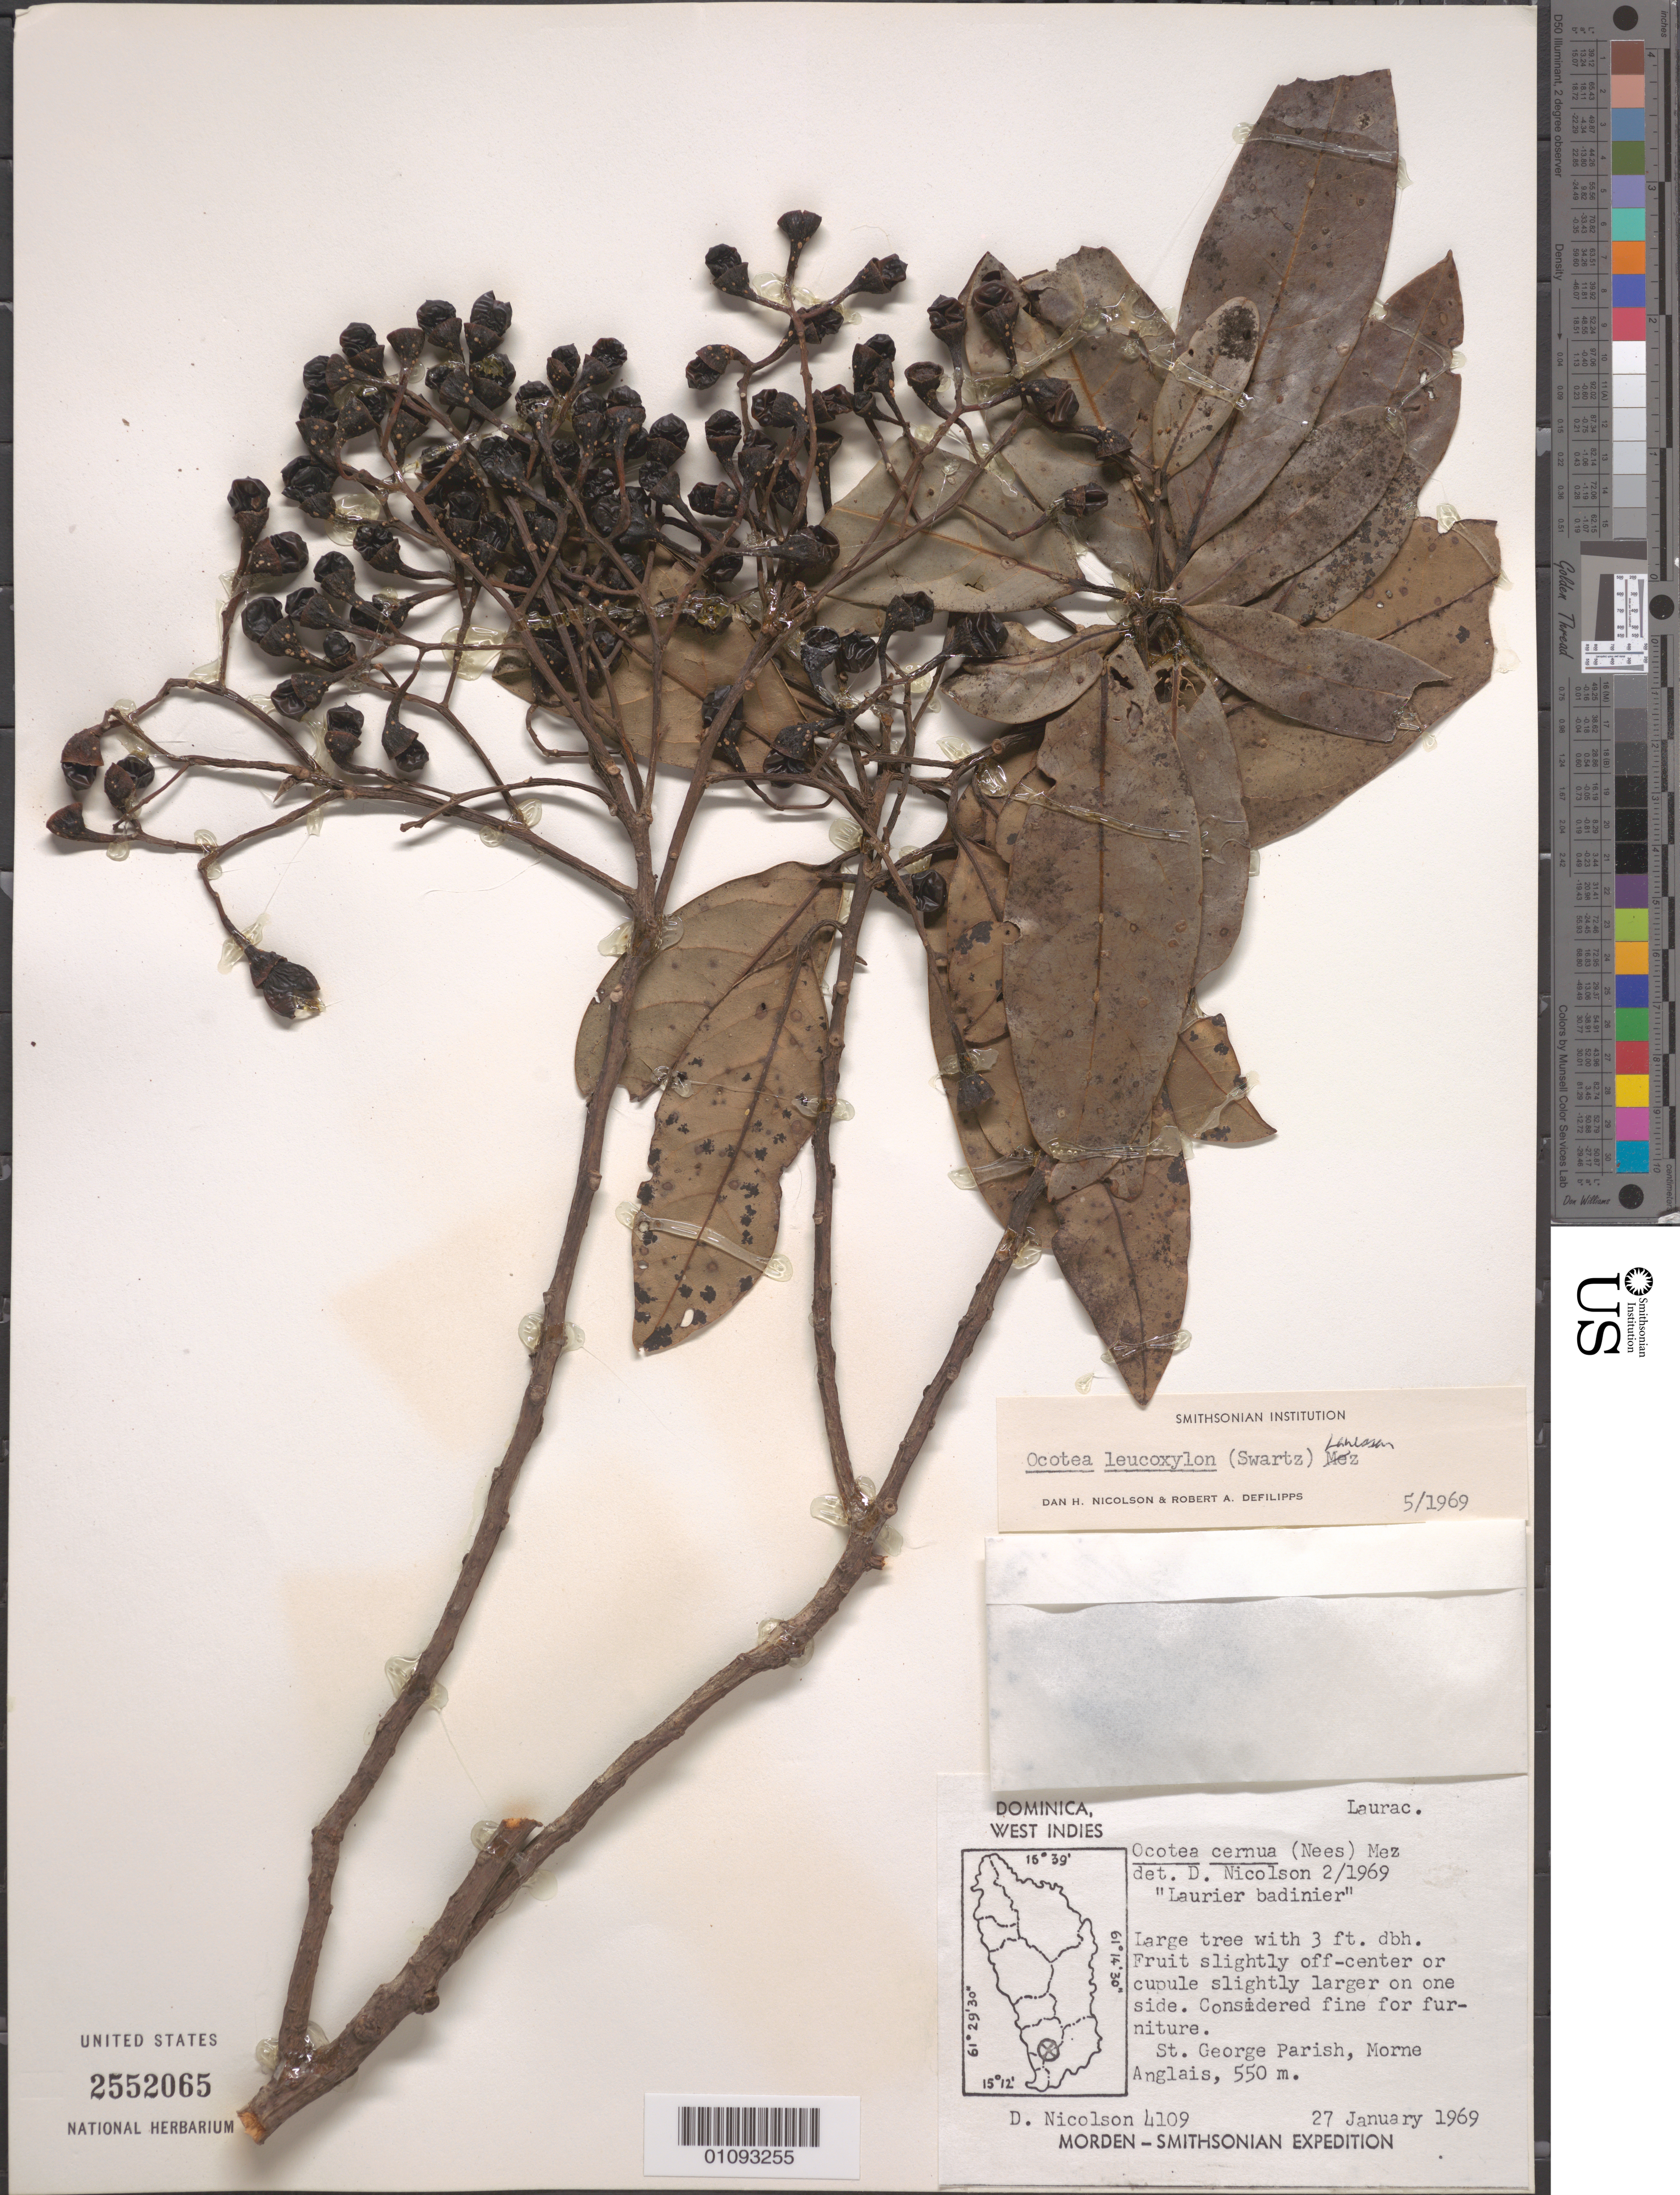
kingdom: Plantae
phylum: Tracheophyta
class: Magnoliopsida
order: Laurales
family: Lauraceae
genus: Ocotea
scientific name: Ocotea leucoxylon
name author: (Sw.) Laness.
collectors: D. H. Nicolson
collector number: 4109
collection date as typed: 27 Jan 1969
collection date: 1969-01-27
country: Dominica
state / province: St. George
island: Dominica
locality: Morne Anglais.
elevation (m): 550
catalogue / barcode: US 2552065